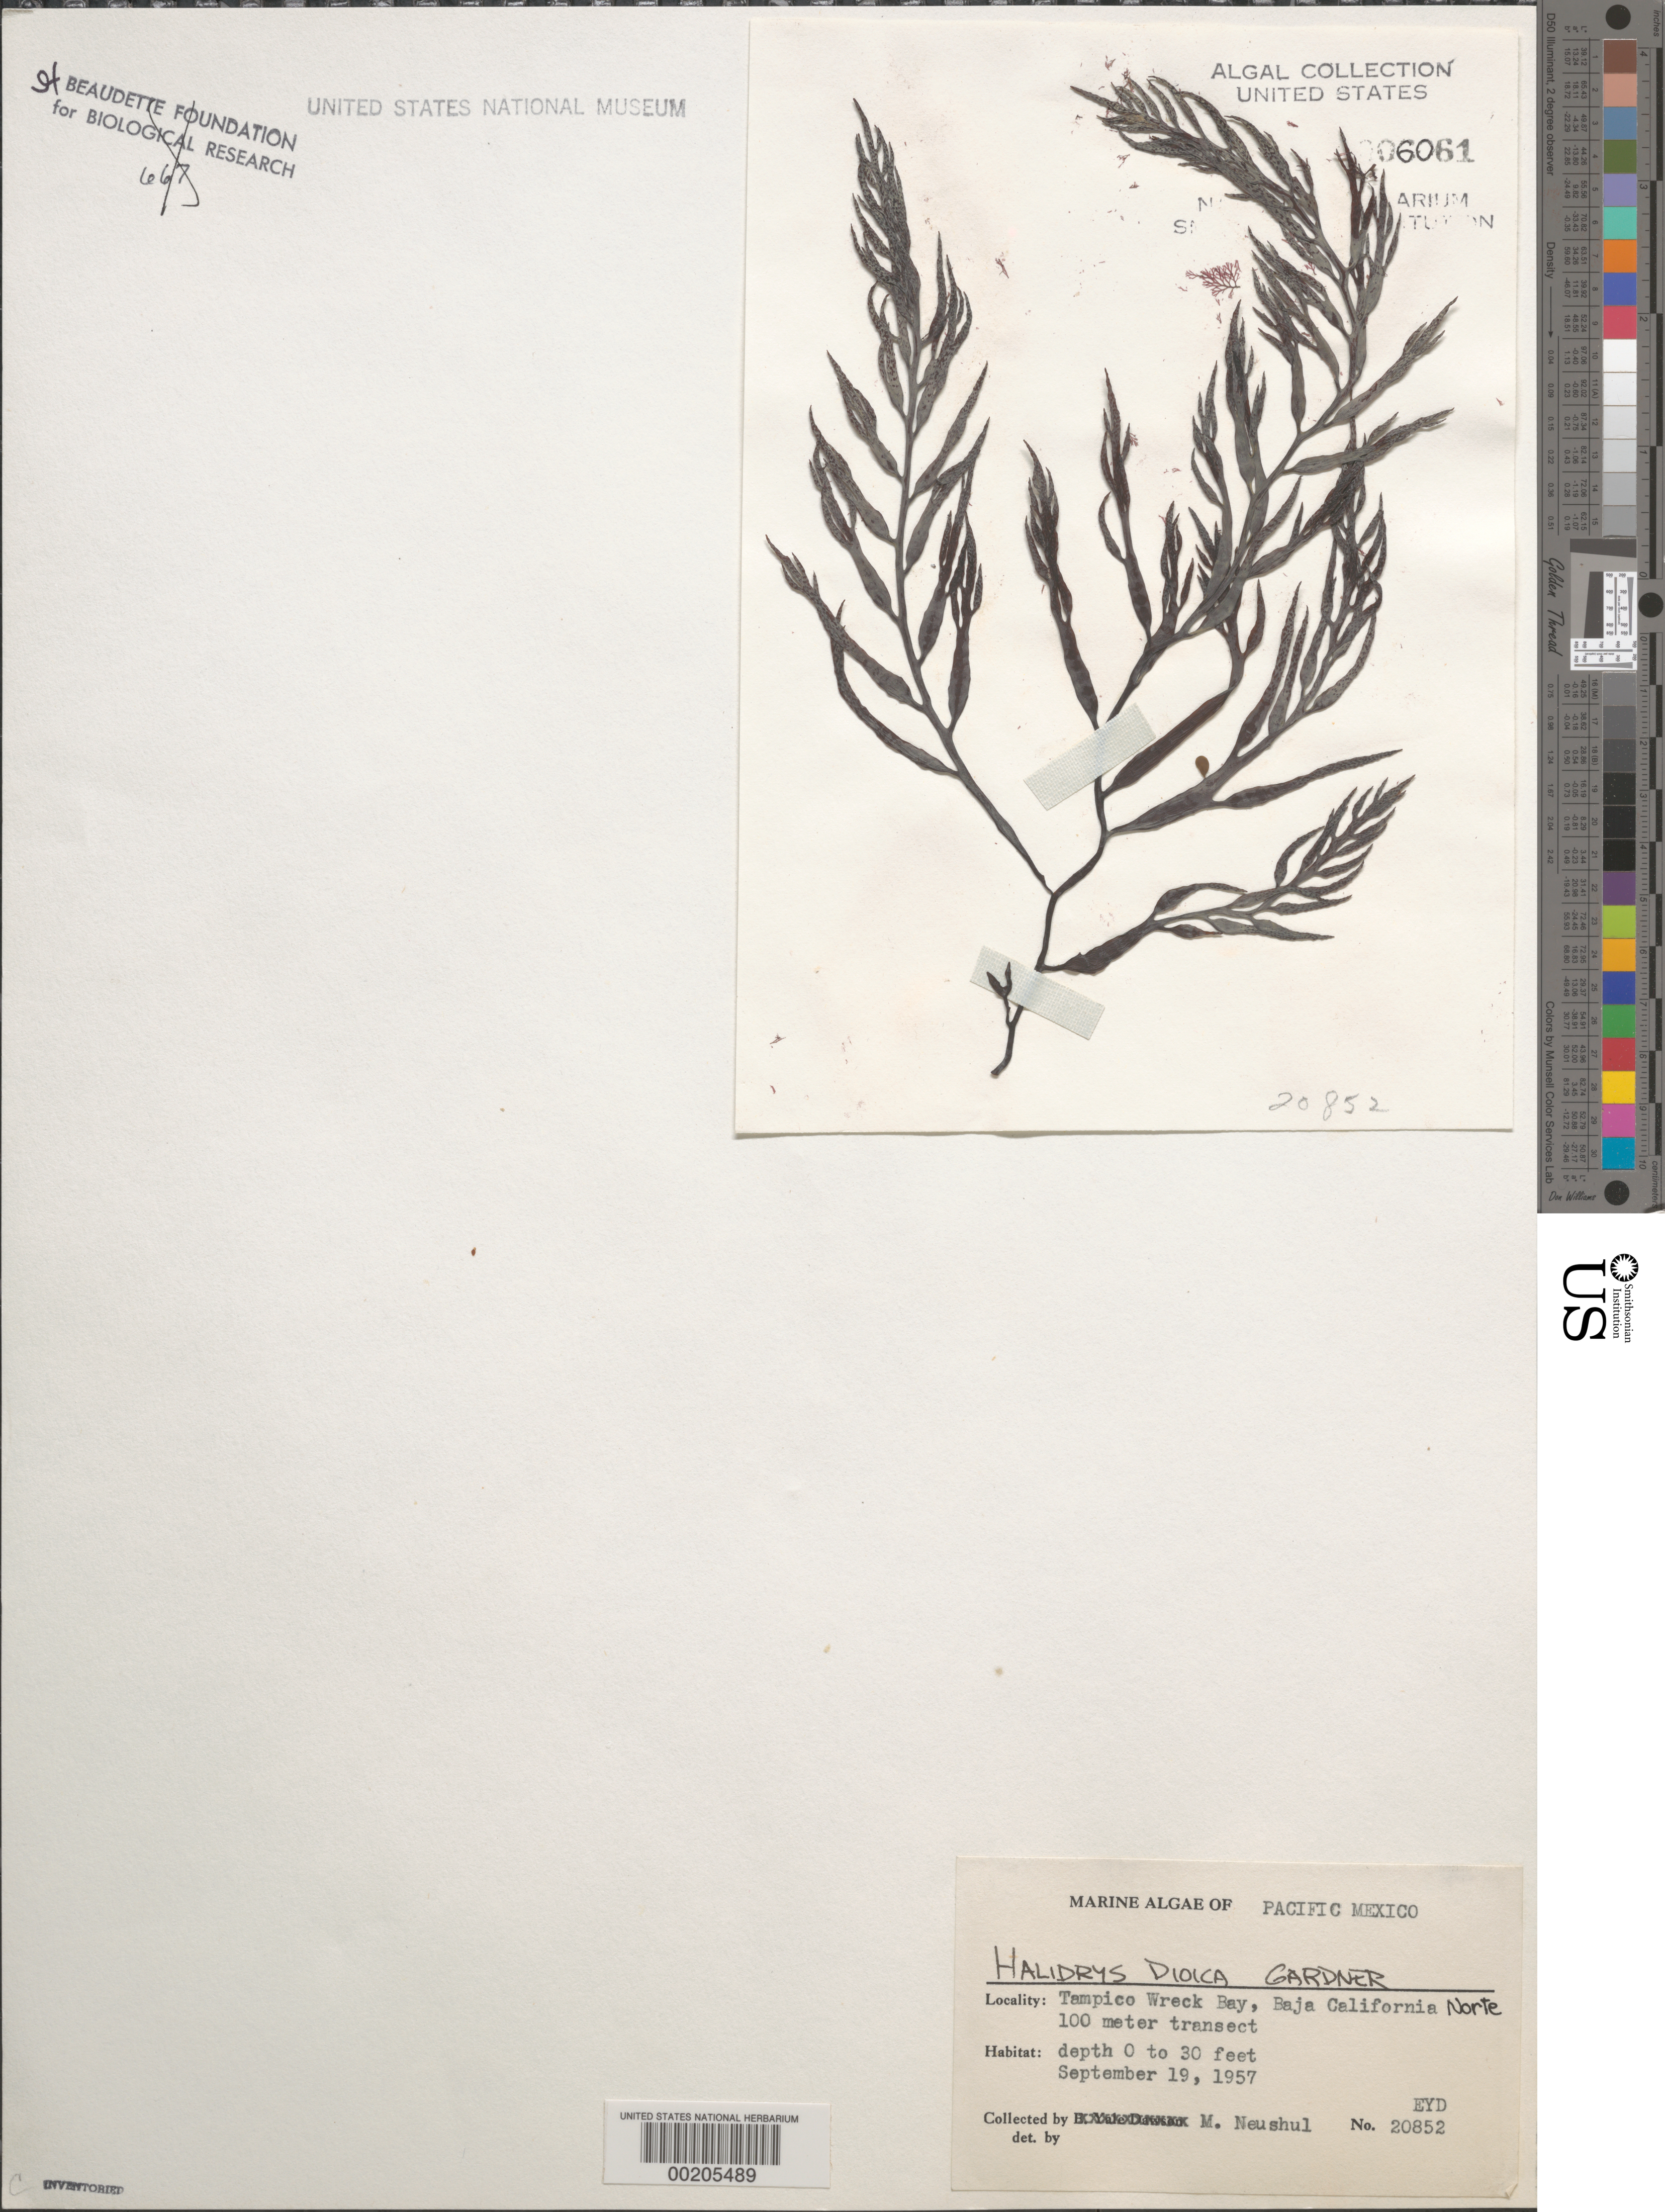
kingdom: Chromista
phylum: Ochrophyta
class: Phaeophyceae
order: Fucales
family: Sargassaceae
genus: Halidrys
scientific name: Halidrys dioica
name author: N.L. Gardner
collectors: M. Neushul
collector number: EYD 20852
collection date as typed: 19 Sep 1957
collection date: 1957-09-19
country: Mexico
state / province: Baja California Norte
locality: Tampico Wreck Bay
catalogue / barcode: US 6061